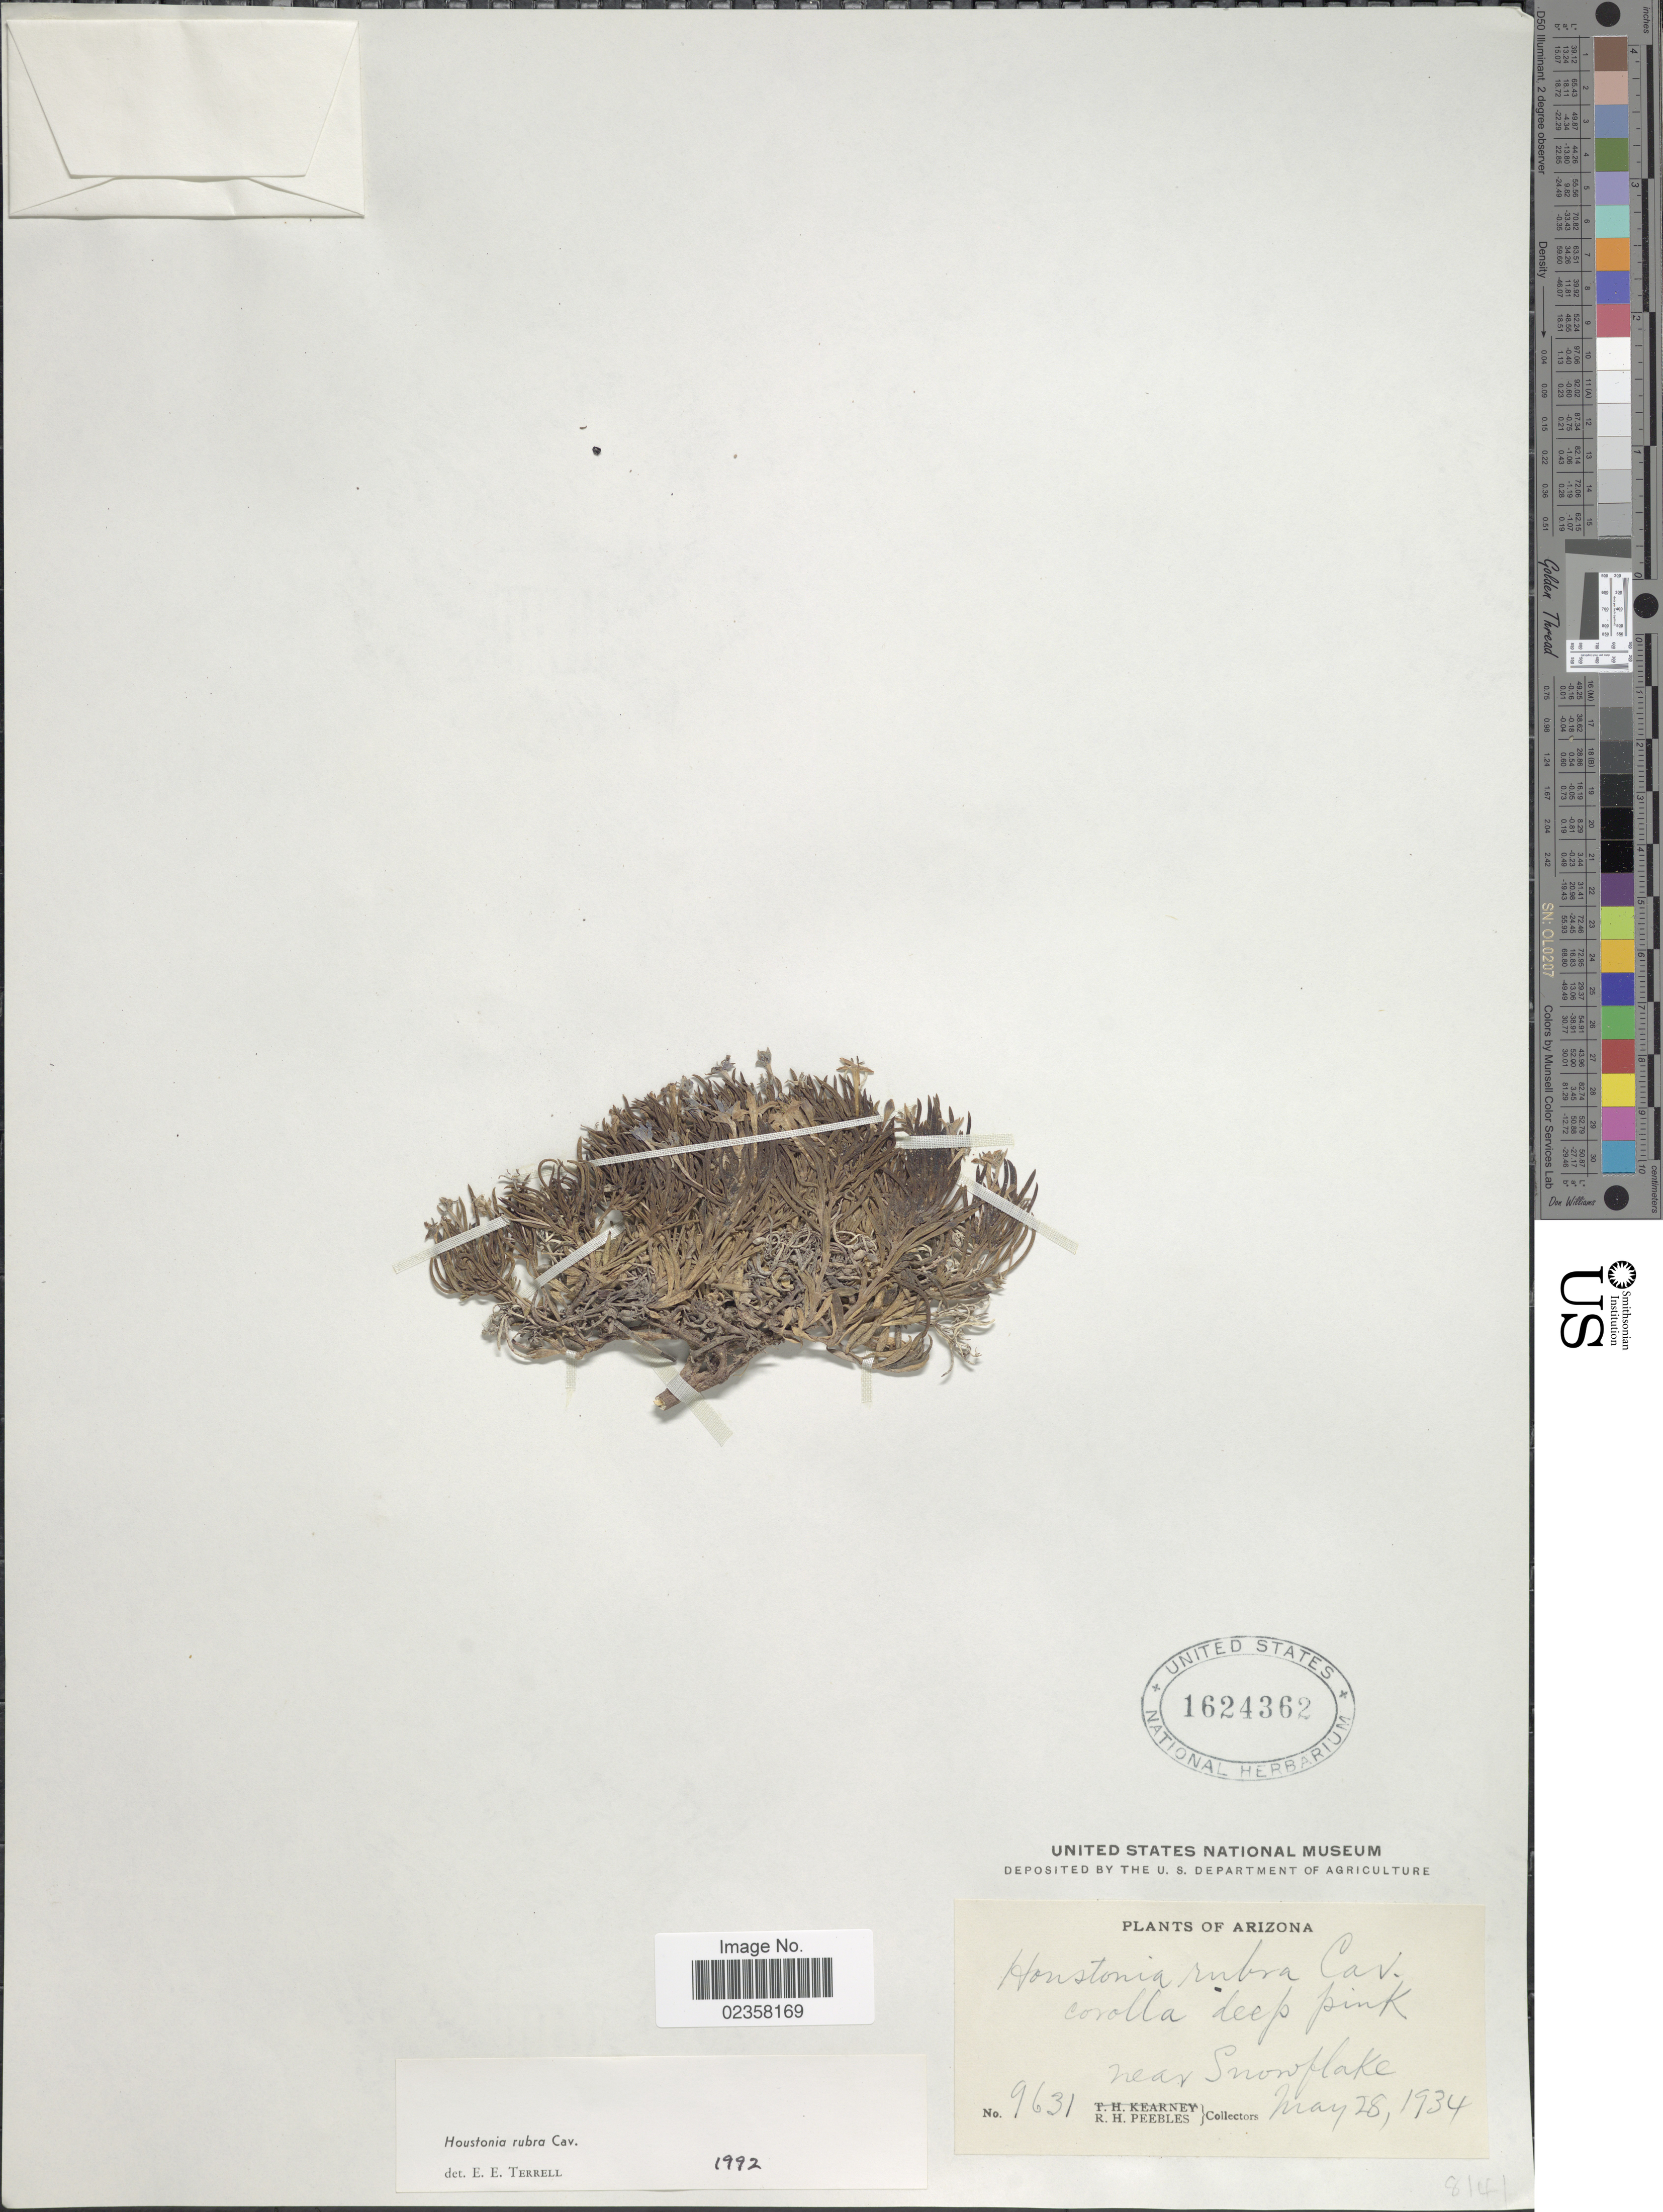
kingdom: Plantae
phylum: Tracheophyta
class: Magnoliopsida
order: Gentianales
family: Rubiaceae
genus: Houstonia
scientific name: Houstonia rubra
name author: Cav.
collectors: R. H. Peebles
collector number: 9631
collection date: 1934-05-28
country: United States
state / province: Arizona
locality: Near Snowflake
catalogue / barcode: US 1624362